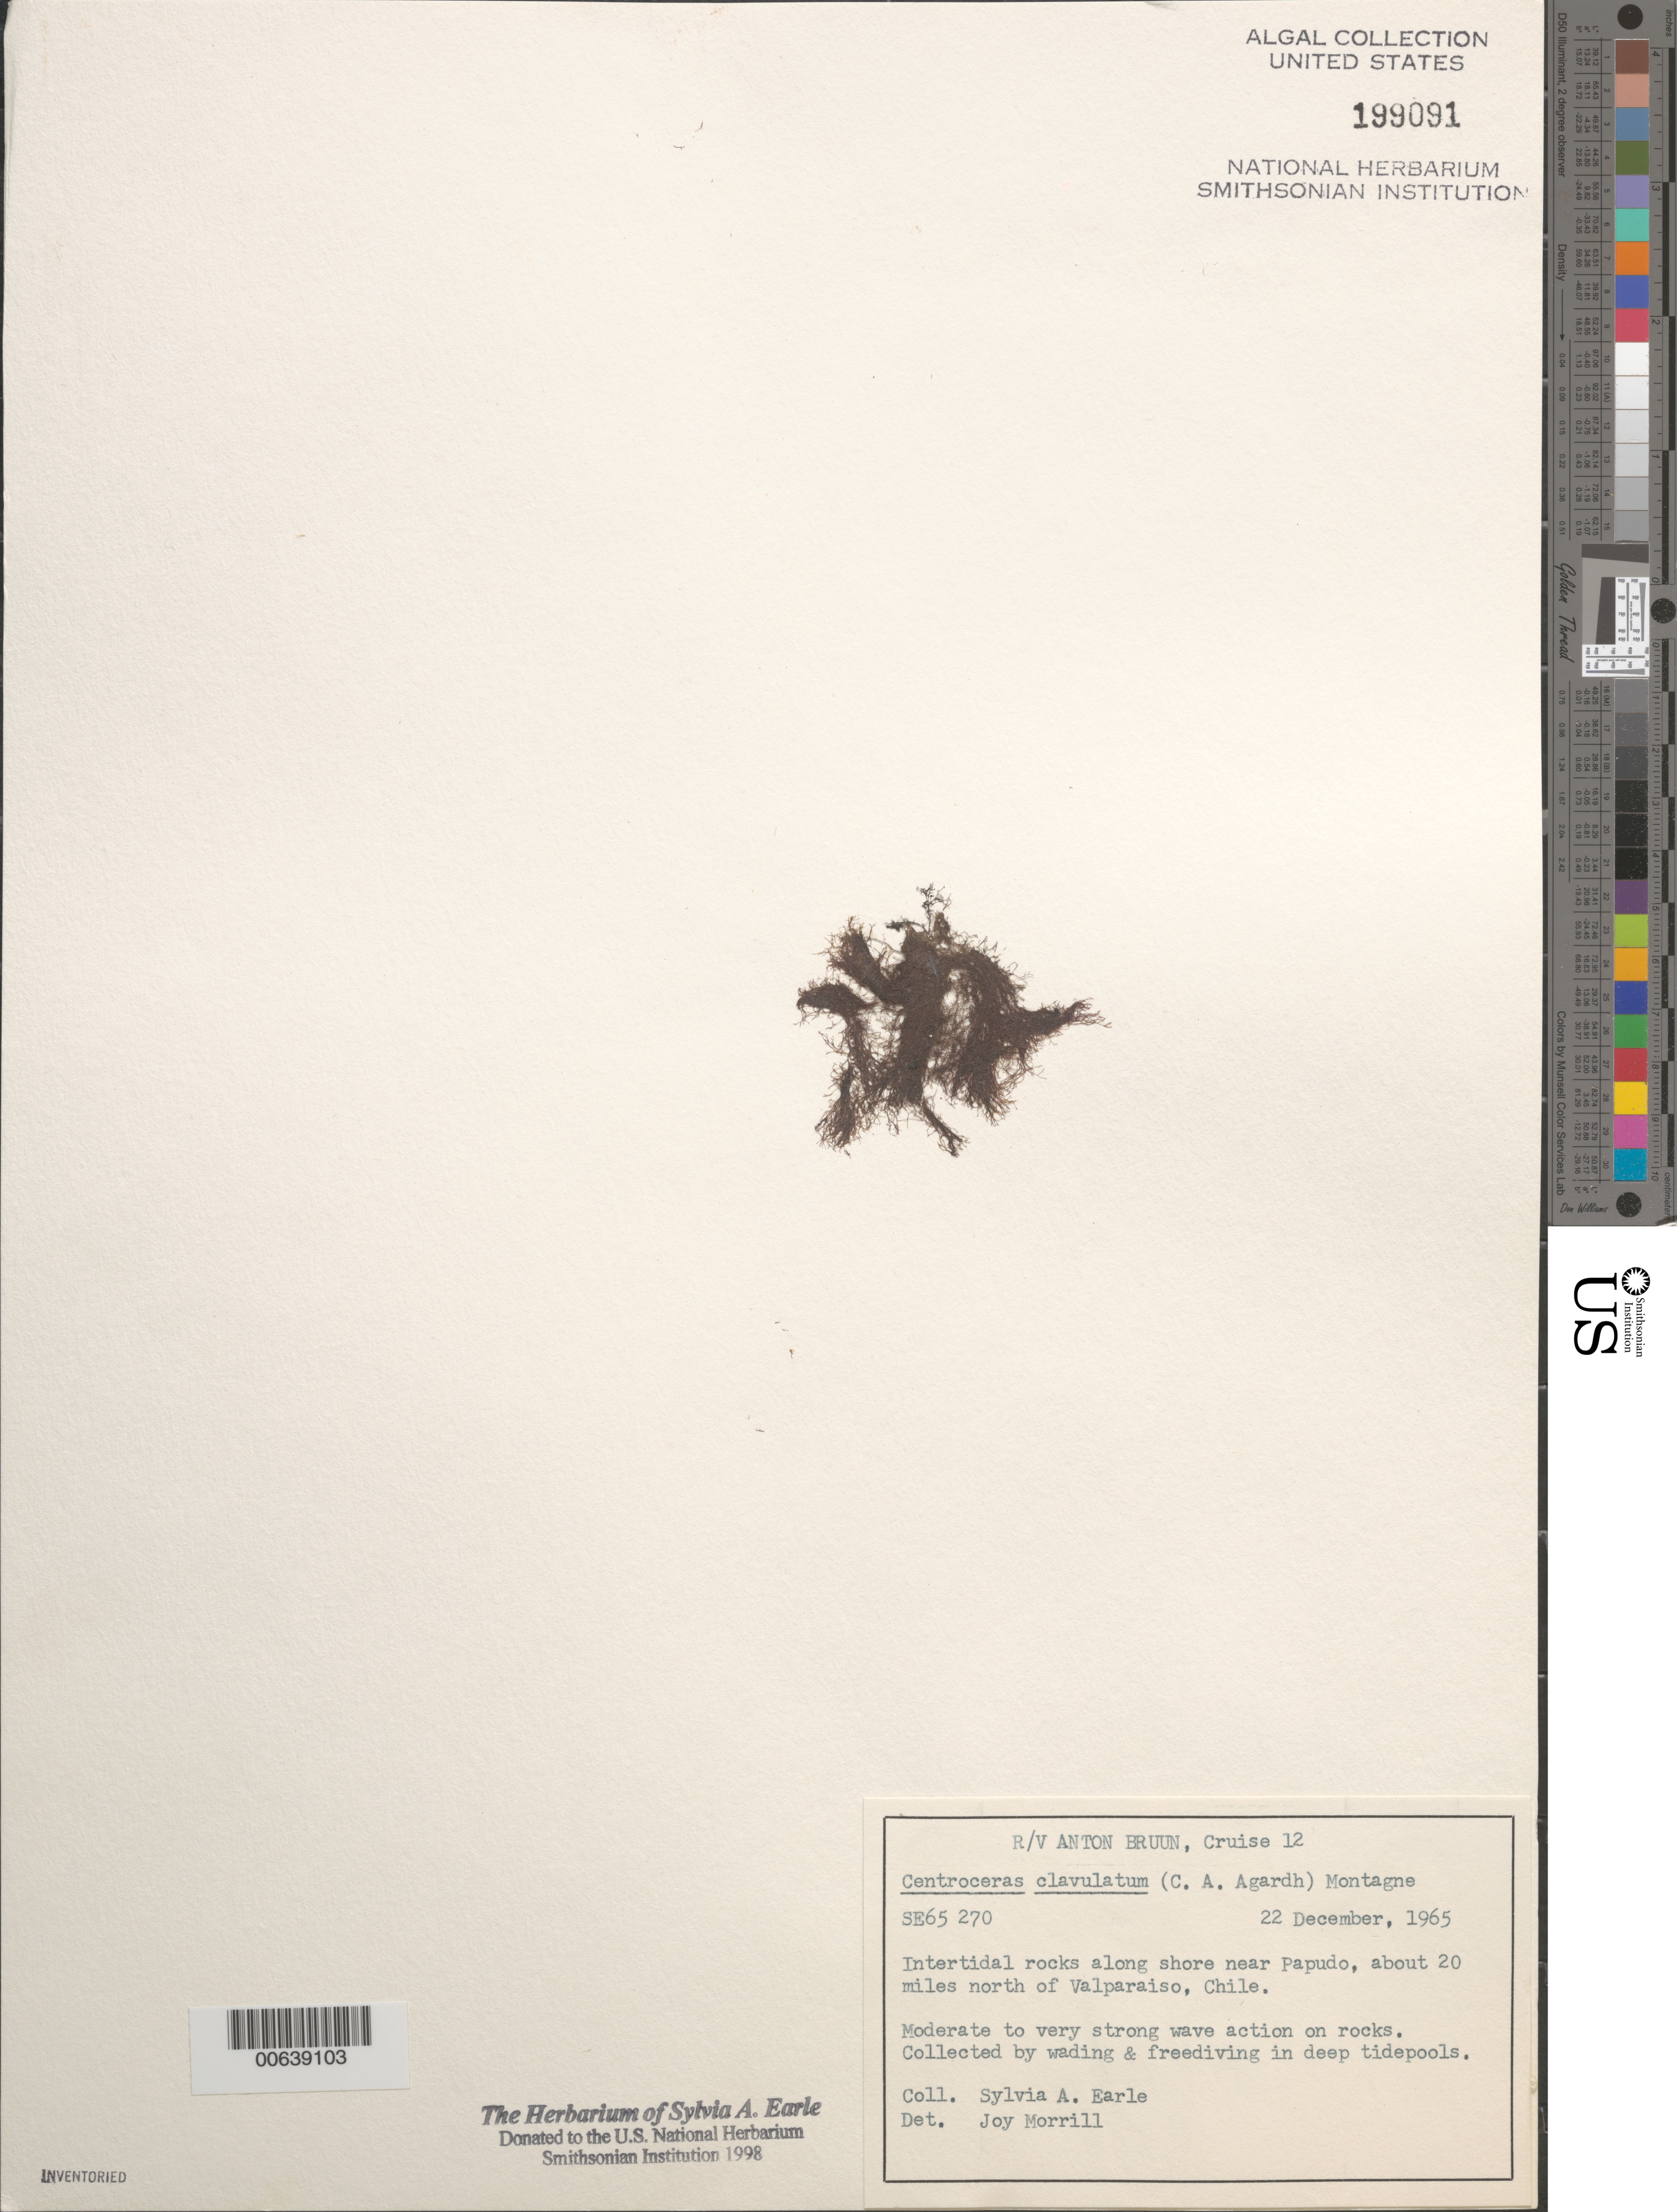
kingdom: Plantae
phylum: Rhodophyta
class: Florideophyceae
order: Ceramiales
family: Ceramiaceae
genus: Centroceras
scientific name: Centroceras clavulatum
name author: (C. Agardh) Mont.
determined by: Morrill, J.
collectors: S. A. Earle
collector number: SE 65270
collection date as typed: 22 Dec 1965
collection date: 1965-12-22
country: Chile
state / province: Valparaíso (V)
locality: Near Papudo, ca. 20 miles north of Valparaiso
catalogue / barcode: US 199091